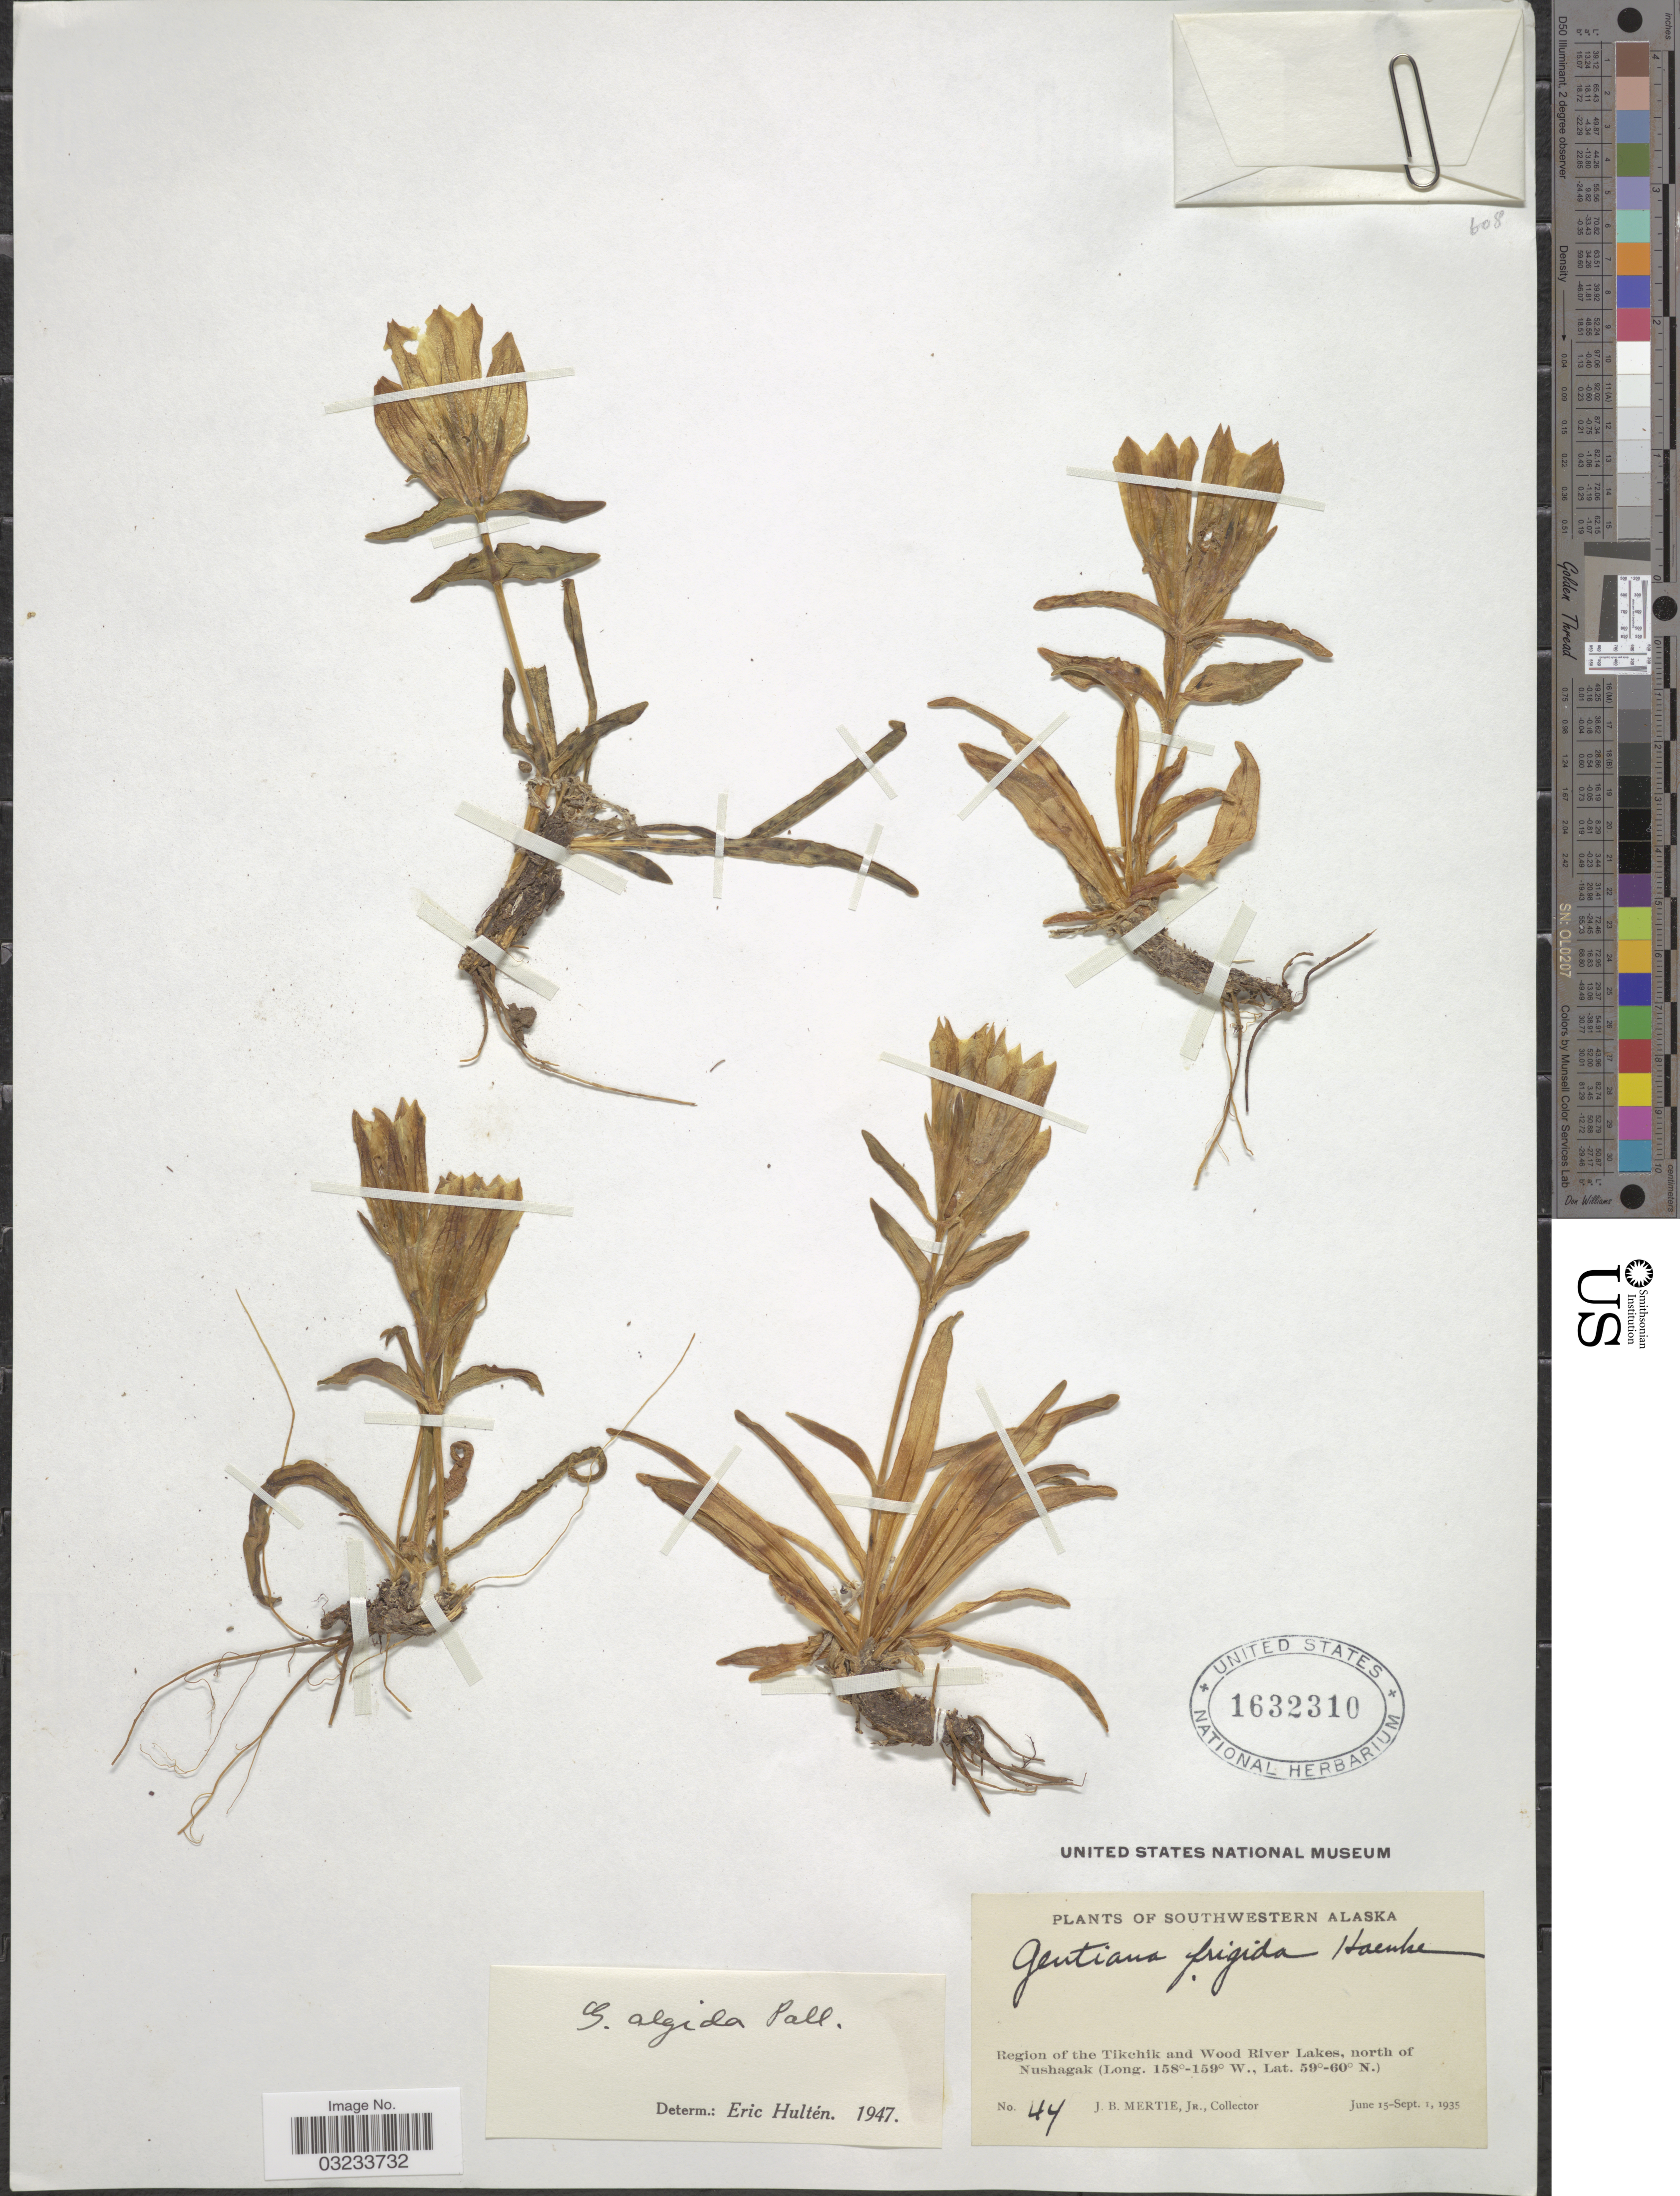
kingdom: Plantae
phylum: Tracheophyta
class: Magnoliopsida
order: Gentianales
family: Gentianaceae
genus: Gentiana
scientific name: Gentiana algida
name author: Pall.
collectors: J. Mertie Jr.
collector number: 44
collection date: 1935-06-15/1935-09-01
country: United States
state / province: Alaska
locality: Southwestern Alaska. Region of the Tikchik and Wood River Lakes, north of Nushagak.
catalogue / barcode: US 1632310